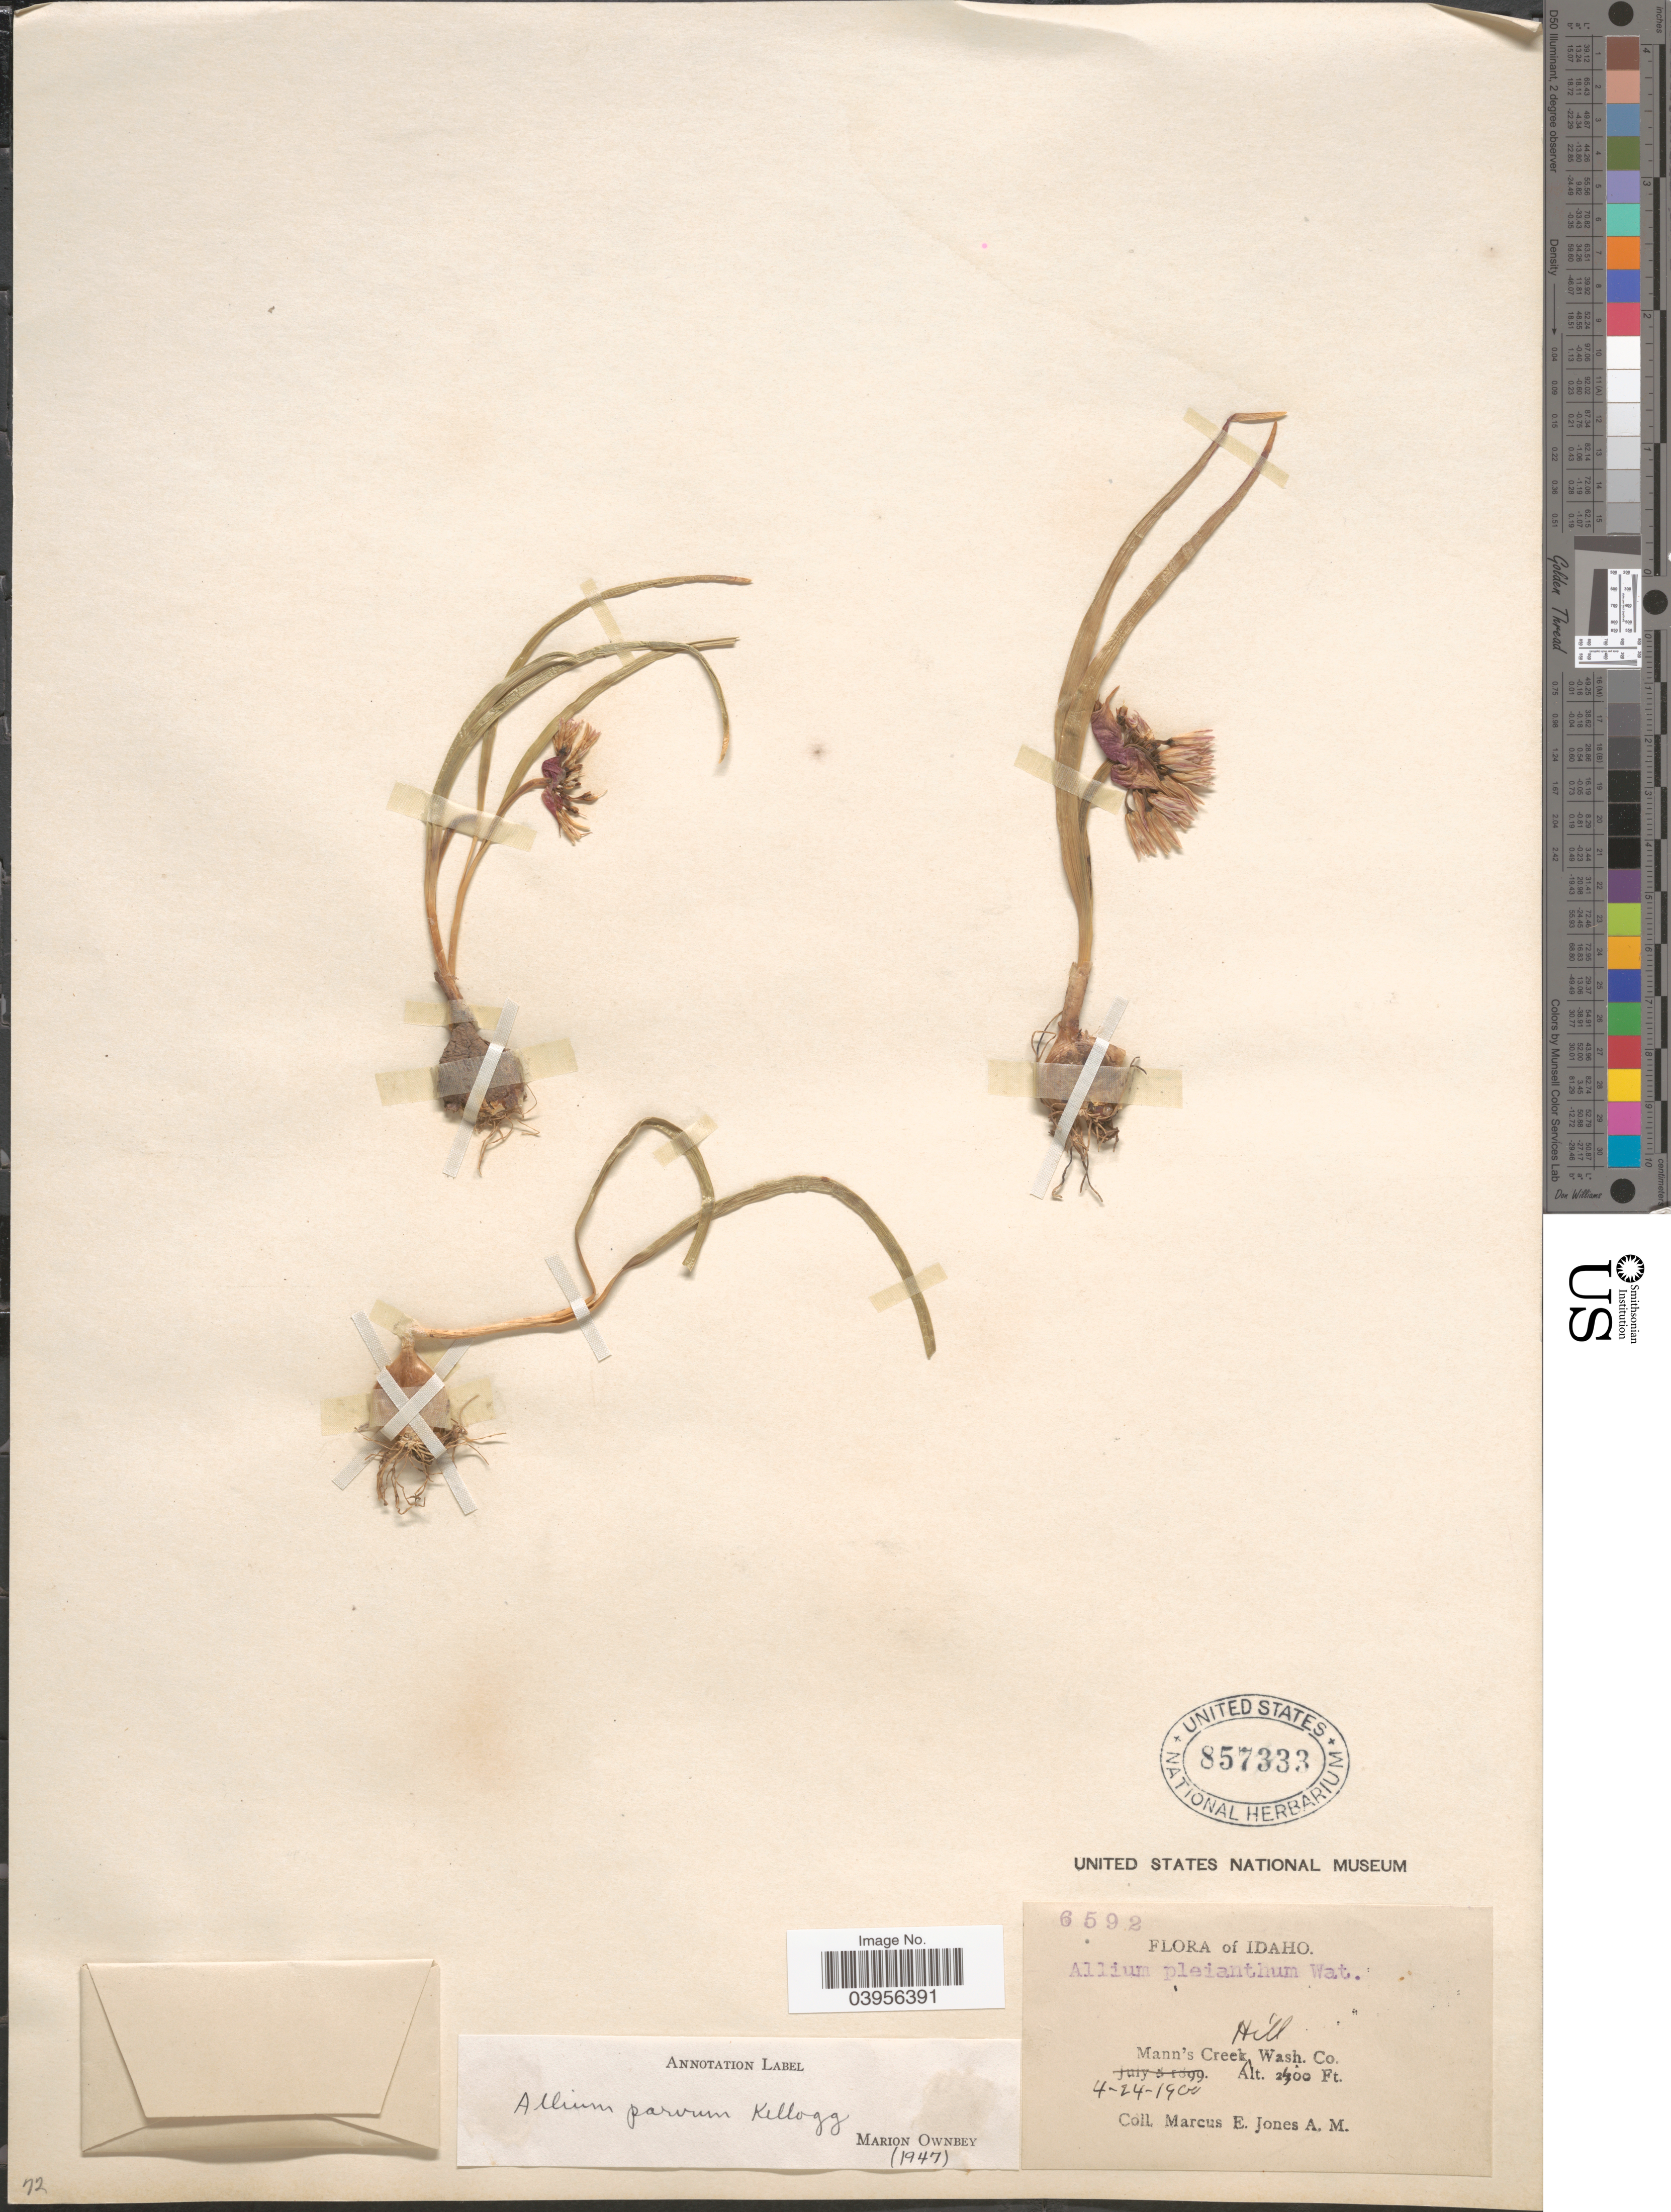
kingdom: Plantae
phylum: Tracheophyta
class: Liliopsida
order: Asparagales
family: Amaryllidaceae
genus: Allium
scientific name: Allium parvum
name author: Kellogg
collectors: M. E. Jones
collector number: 6592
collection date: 1900-04-24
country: United States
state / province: Idaho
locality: Mann's Creek, Wash. Co.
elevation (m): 701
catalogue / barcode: US 857333